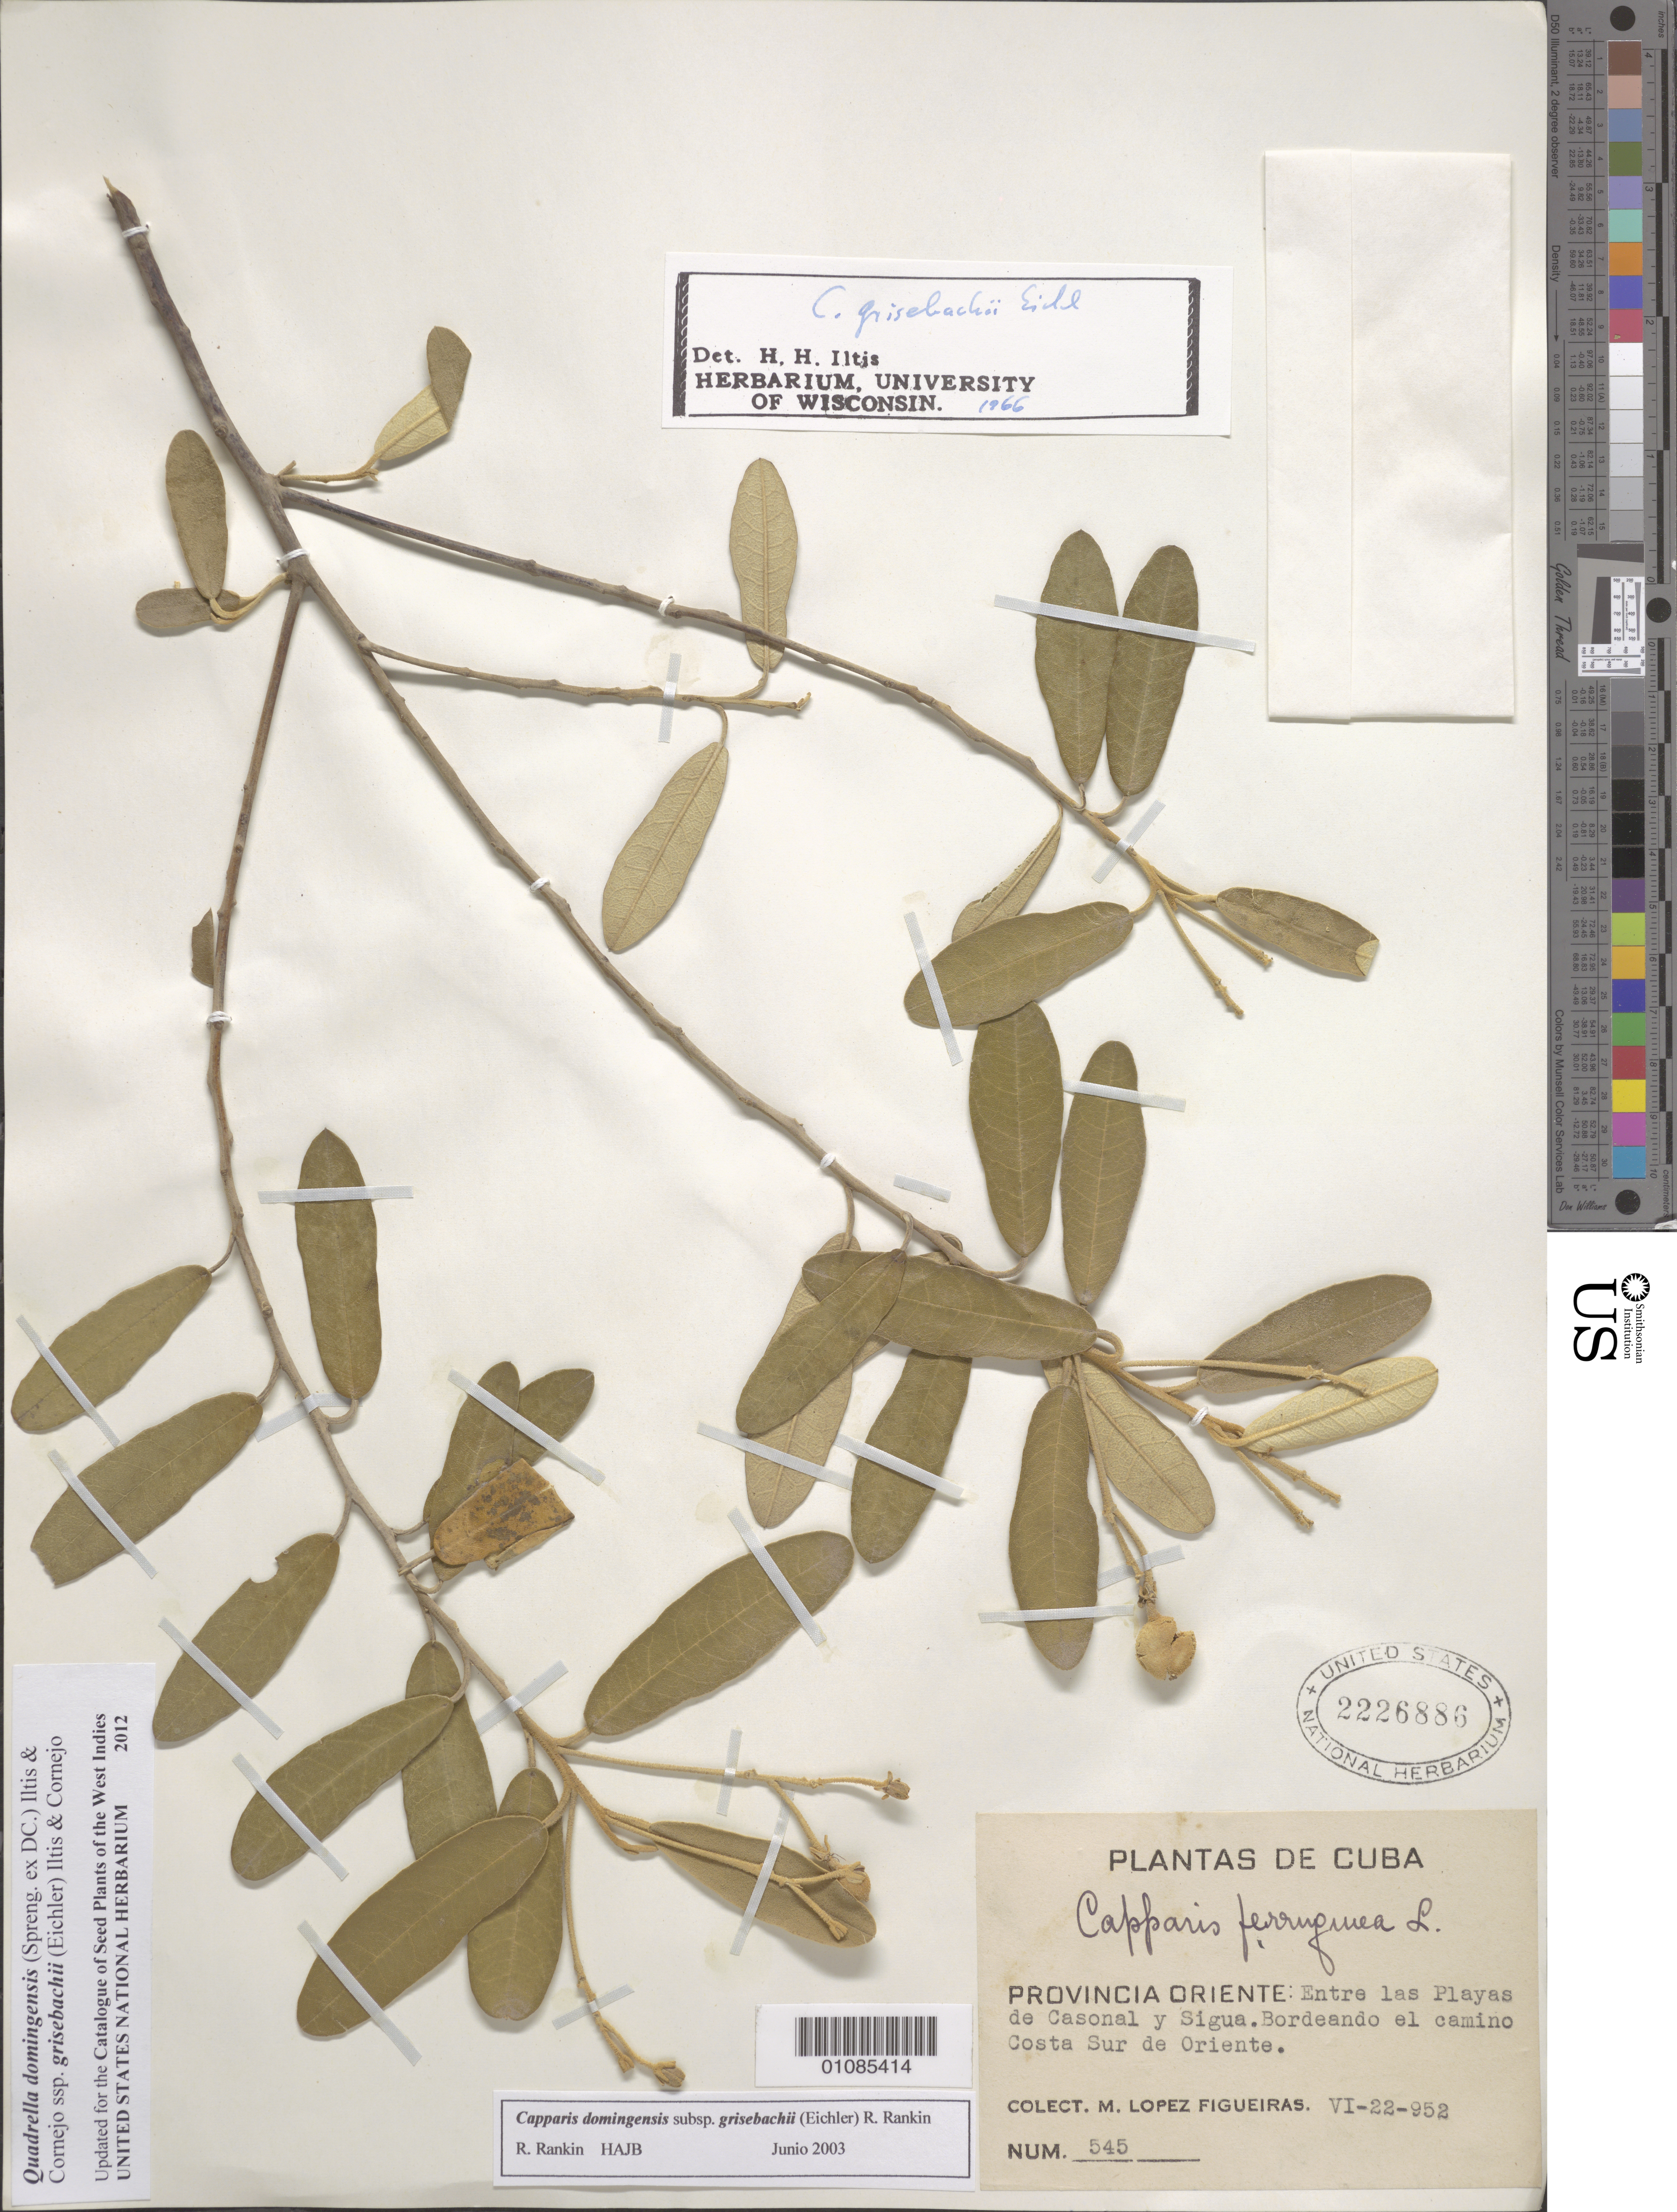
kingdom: Plantae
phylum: Tracheophyta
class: Magnoliopsida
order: Brassicales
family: Capparaceae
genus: Quadrella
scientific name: Quadrella domingensis subsp. grisebachii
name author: (Eichler) Cornejo & Iltis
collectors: M. López Figueiras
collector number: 545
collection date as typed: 22 Jun 1952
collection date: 1952-06-22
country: Cuba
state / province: Santiago de Cuba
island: Cuba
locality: Entre las Playas de Casonal y Sigua Bordeando el camino Costa Sur de Oriente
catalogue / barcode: US 2226886